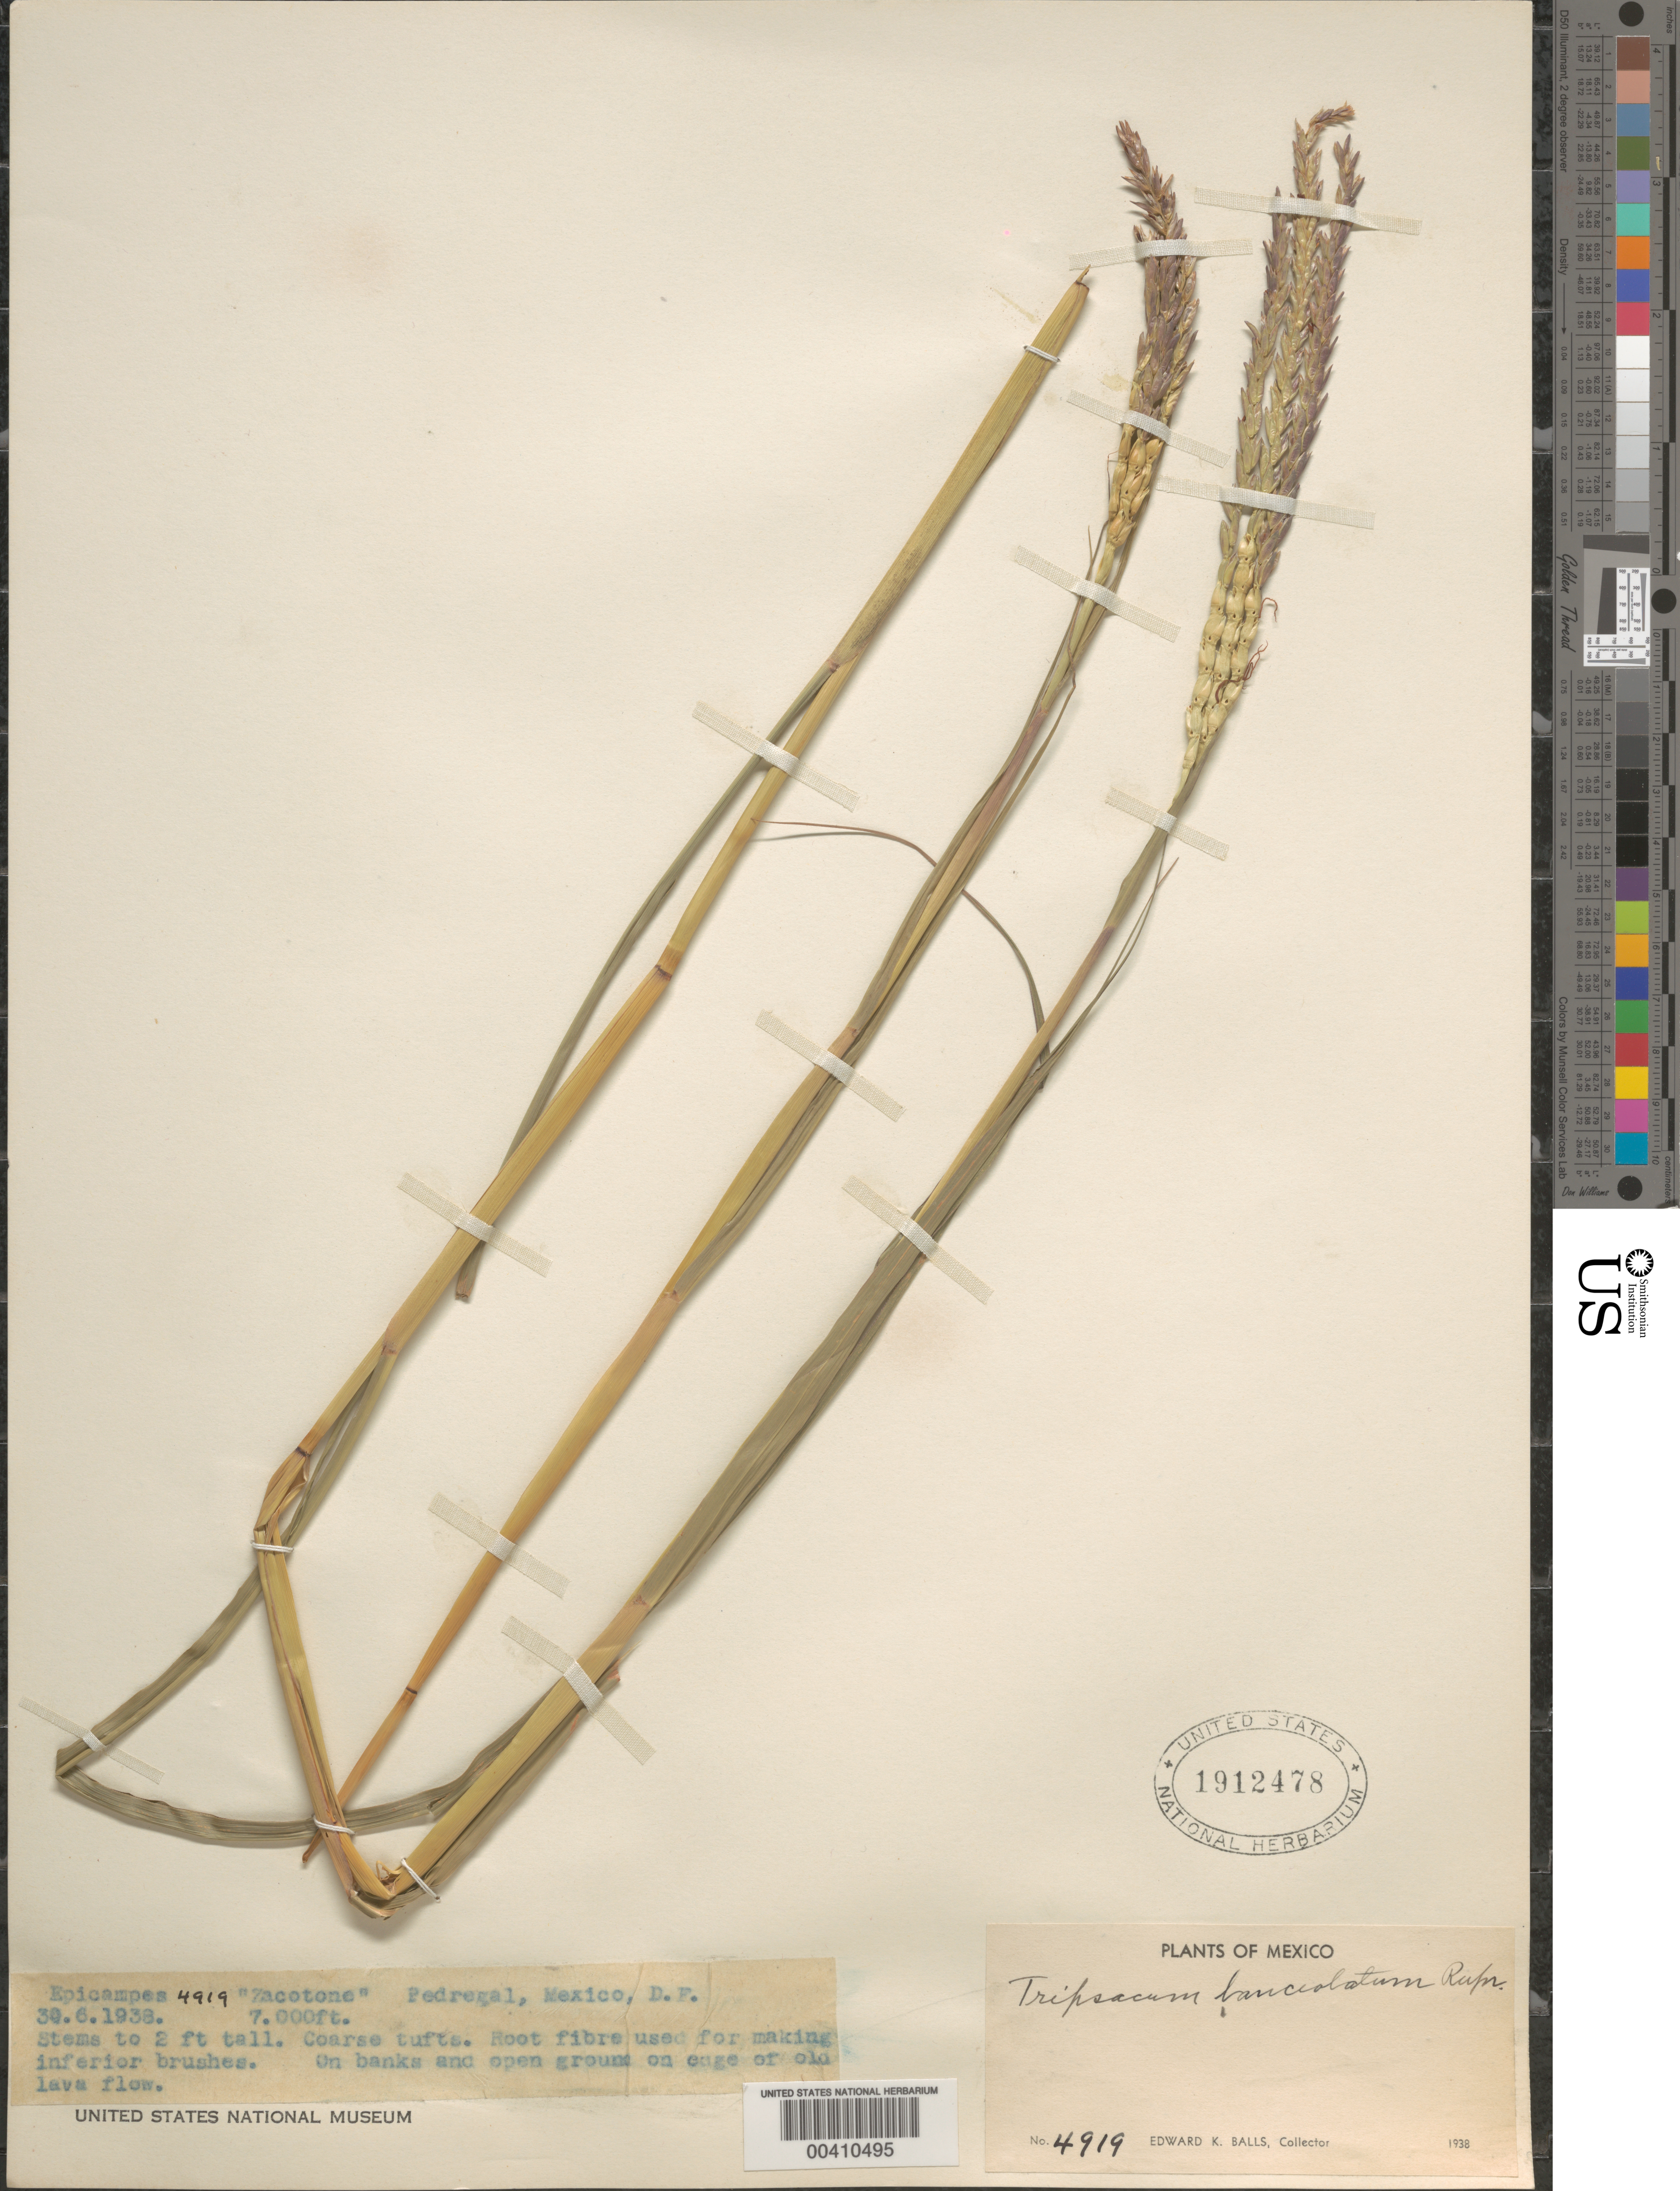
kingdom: Plantae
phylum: Tracheophyta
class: Liliopsida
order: Poales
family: Poaceae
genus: Tripsacum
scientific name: Tripsacum lanceolatum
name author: Rupr. ex E. Fourn.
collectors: E. K. Balls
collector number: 4919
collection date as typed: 30 Jun 1938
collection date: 1938-06-30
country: Mexico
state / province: Distrito Federal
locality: Epicampos, Pedregal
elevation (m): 2134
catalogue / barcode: US 1912478